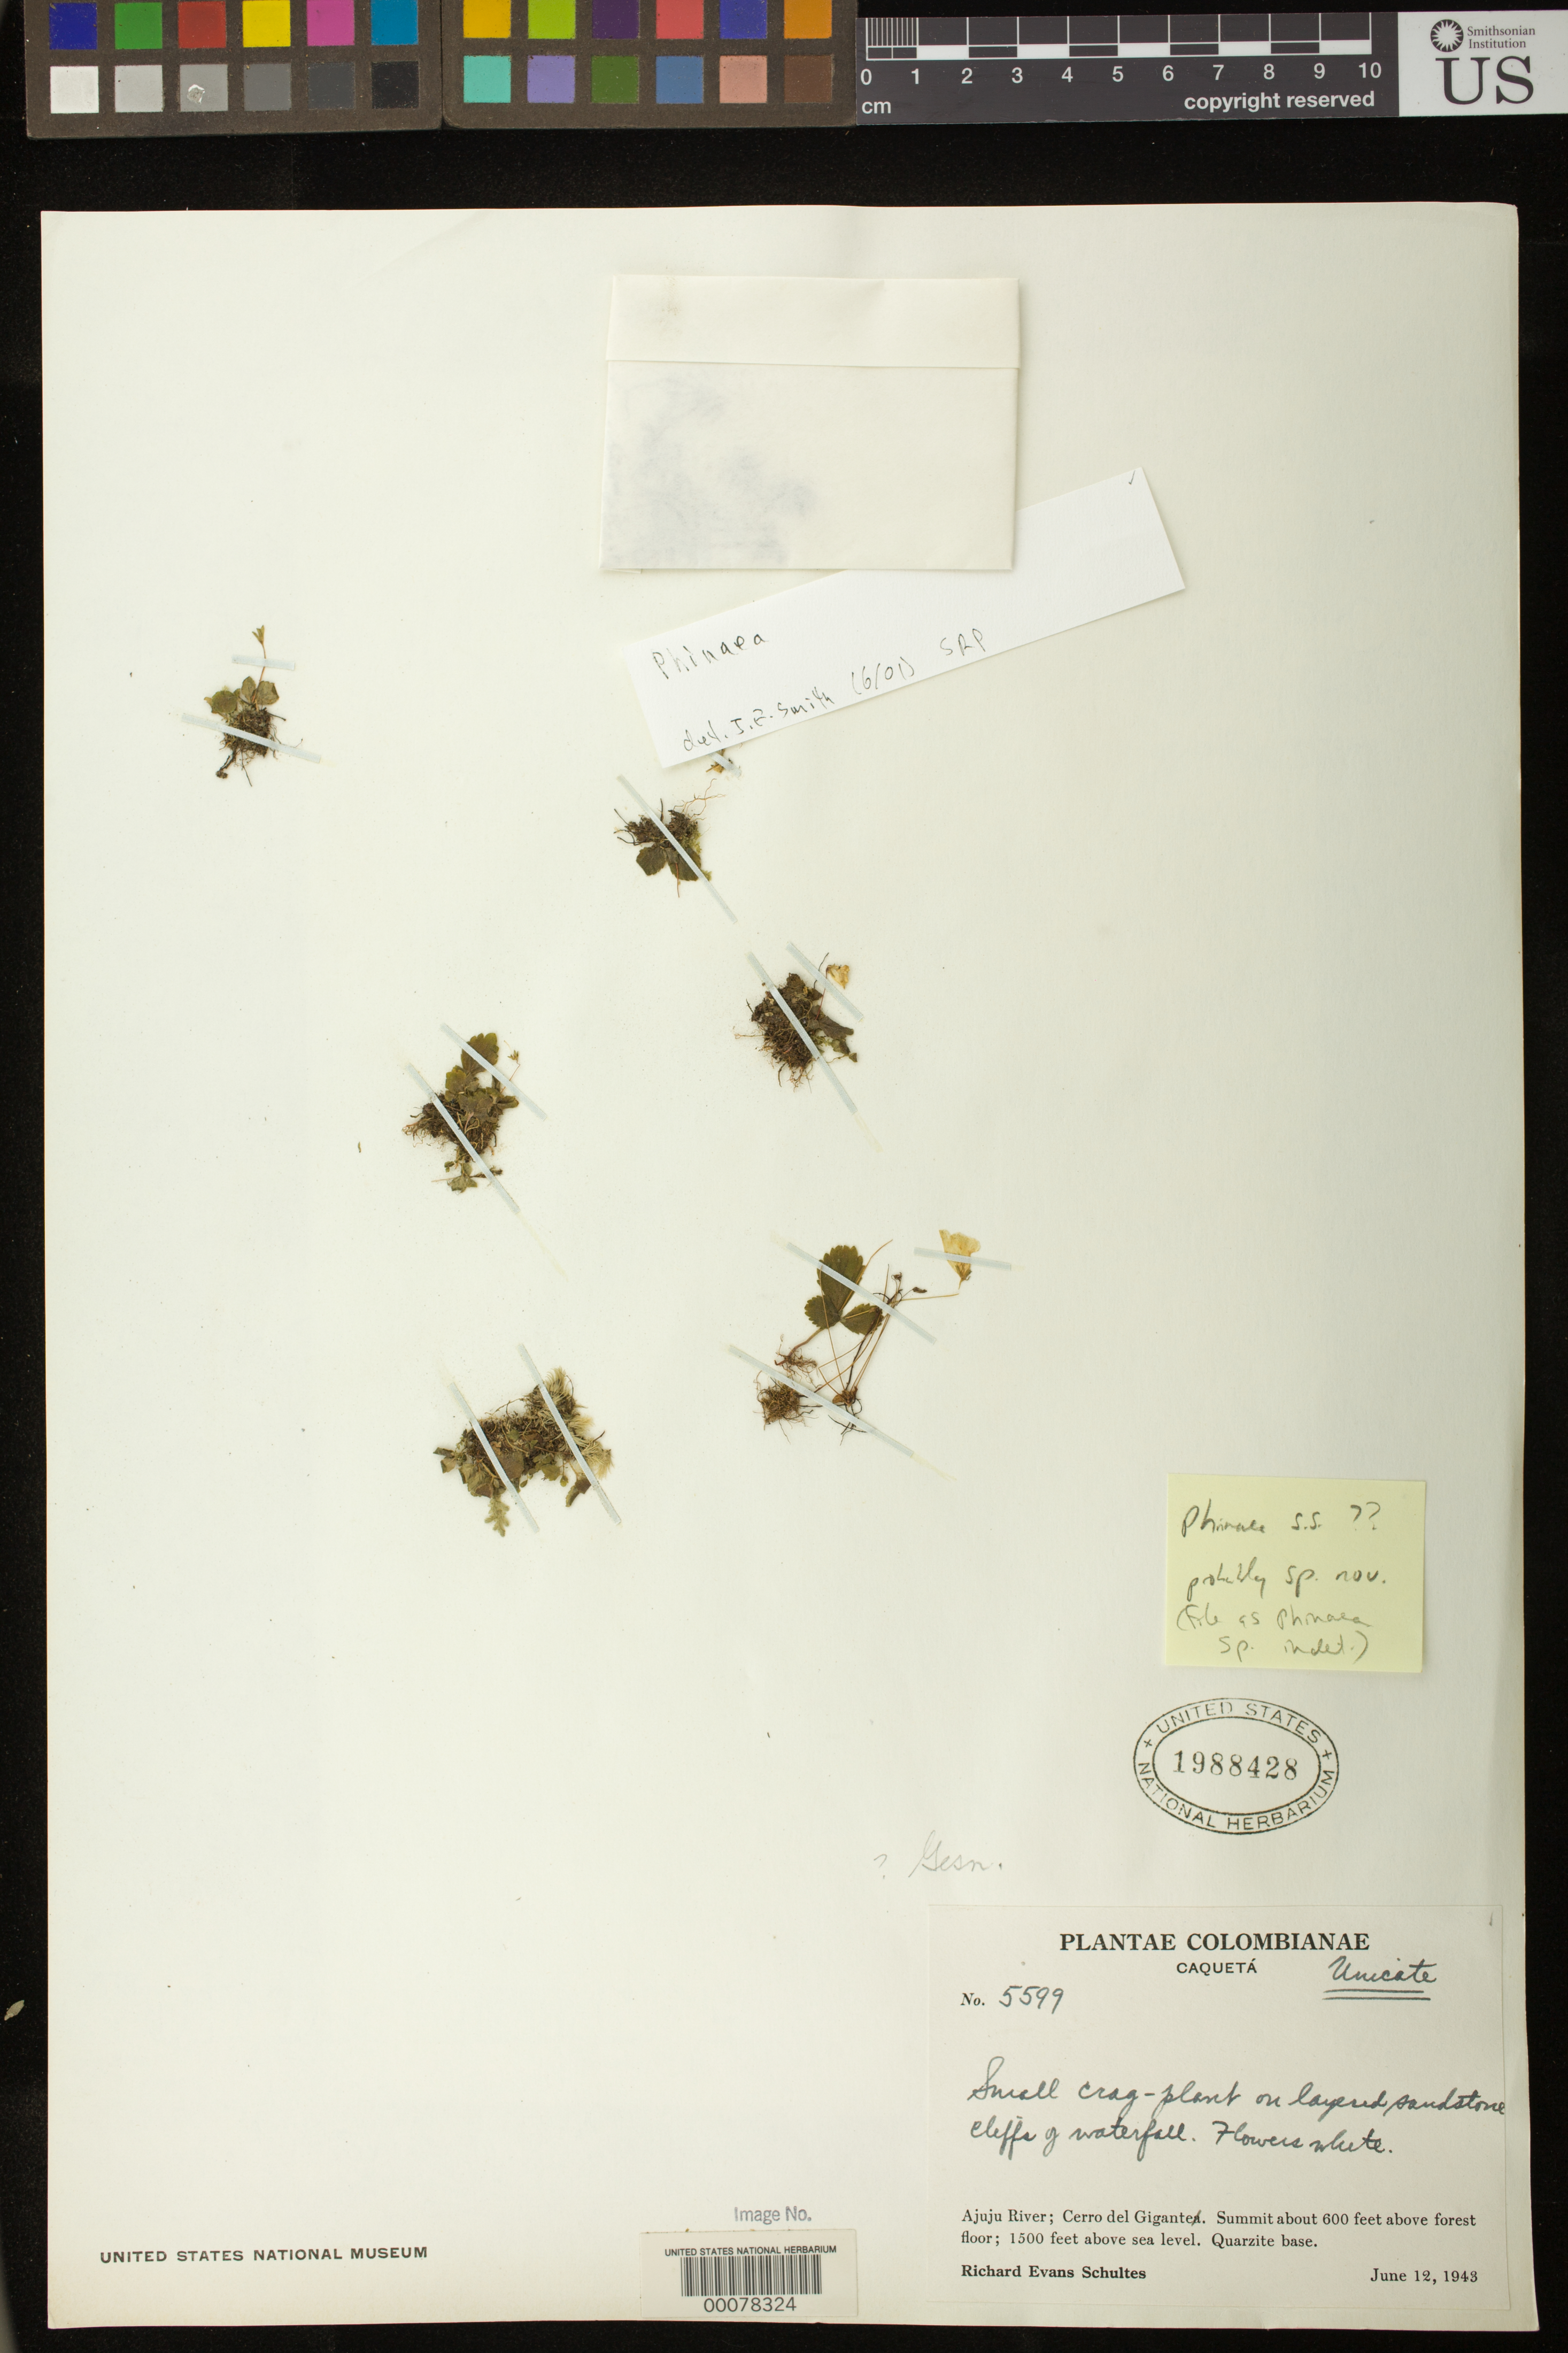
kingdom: Plantae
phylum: Tracheophyta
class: Magnoliopsida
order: Lamiales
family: Gesneriaceae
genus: Phinaea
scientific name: Phinaea sp.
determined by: Smith, J. F.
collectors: R. E. Schultes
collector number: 5599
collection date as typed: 12 Jun 1943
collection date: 1943-06-12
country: Colombia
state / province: Caquetá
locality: Ajuju River; Cerro del Gigante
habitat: Summit about 600 ft above forest floor, quarzite base; on layered sandstone cliffs of waterfall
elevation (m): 457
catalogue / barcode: US 1988428